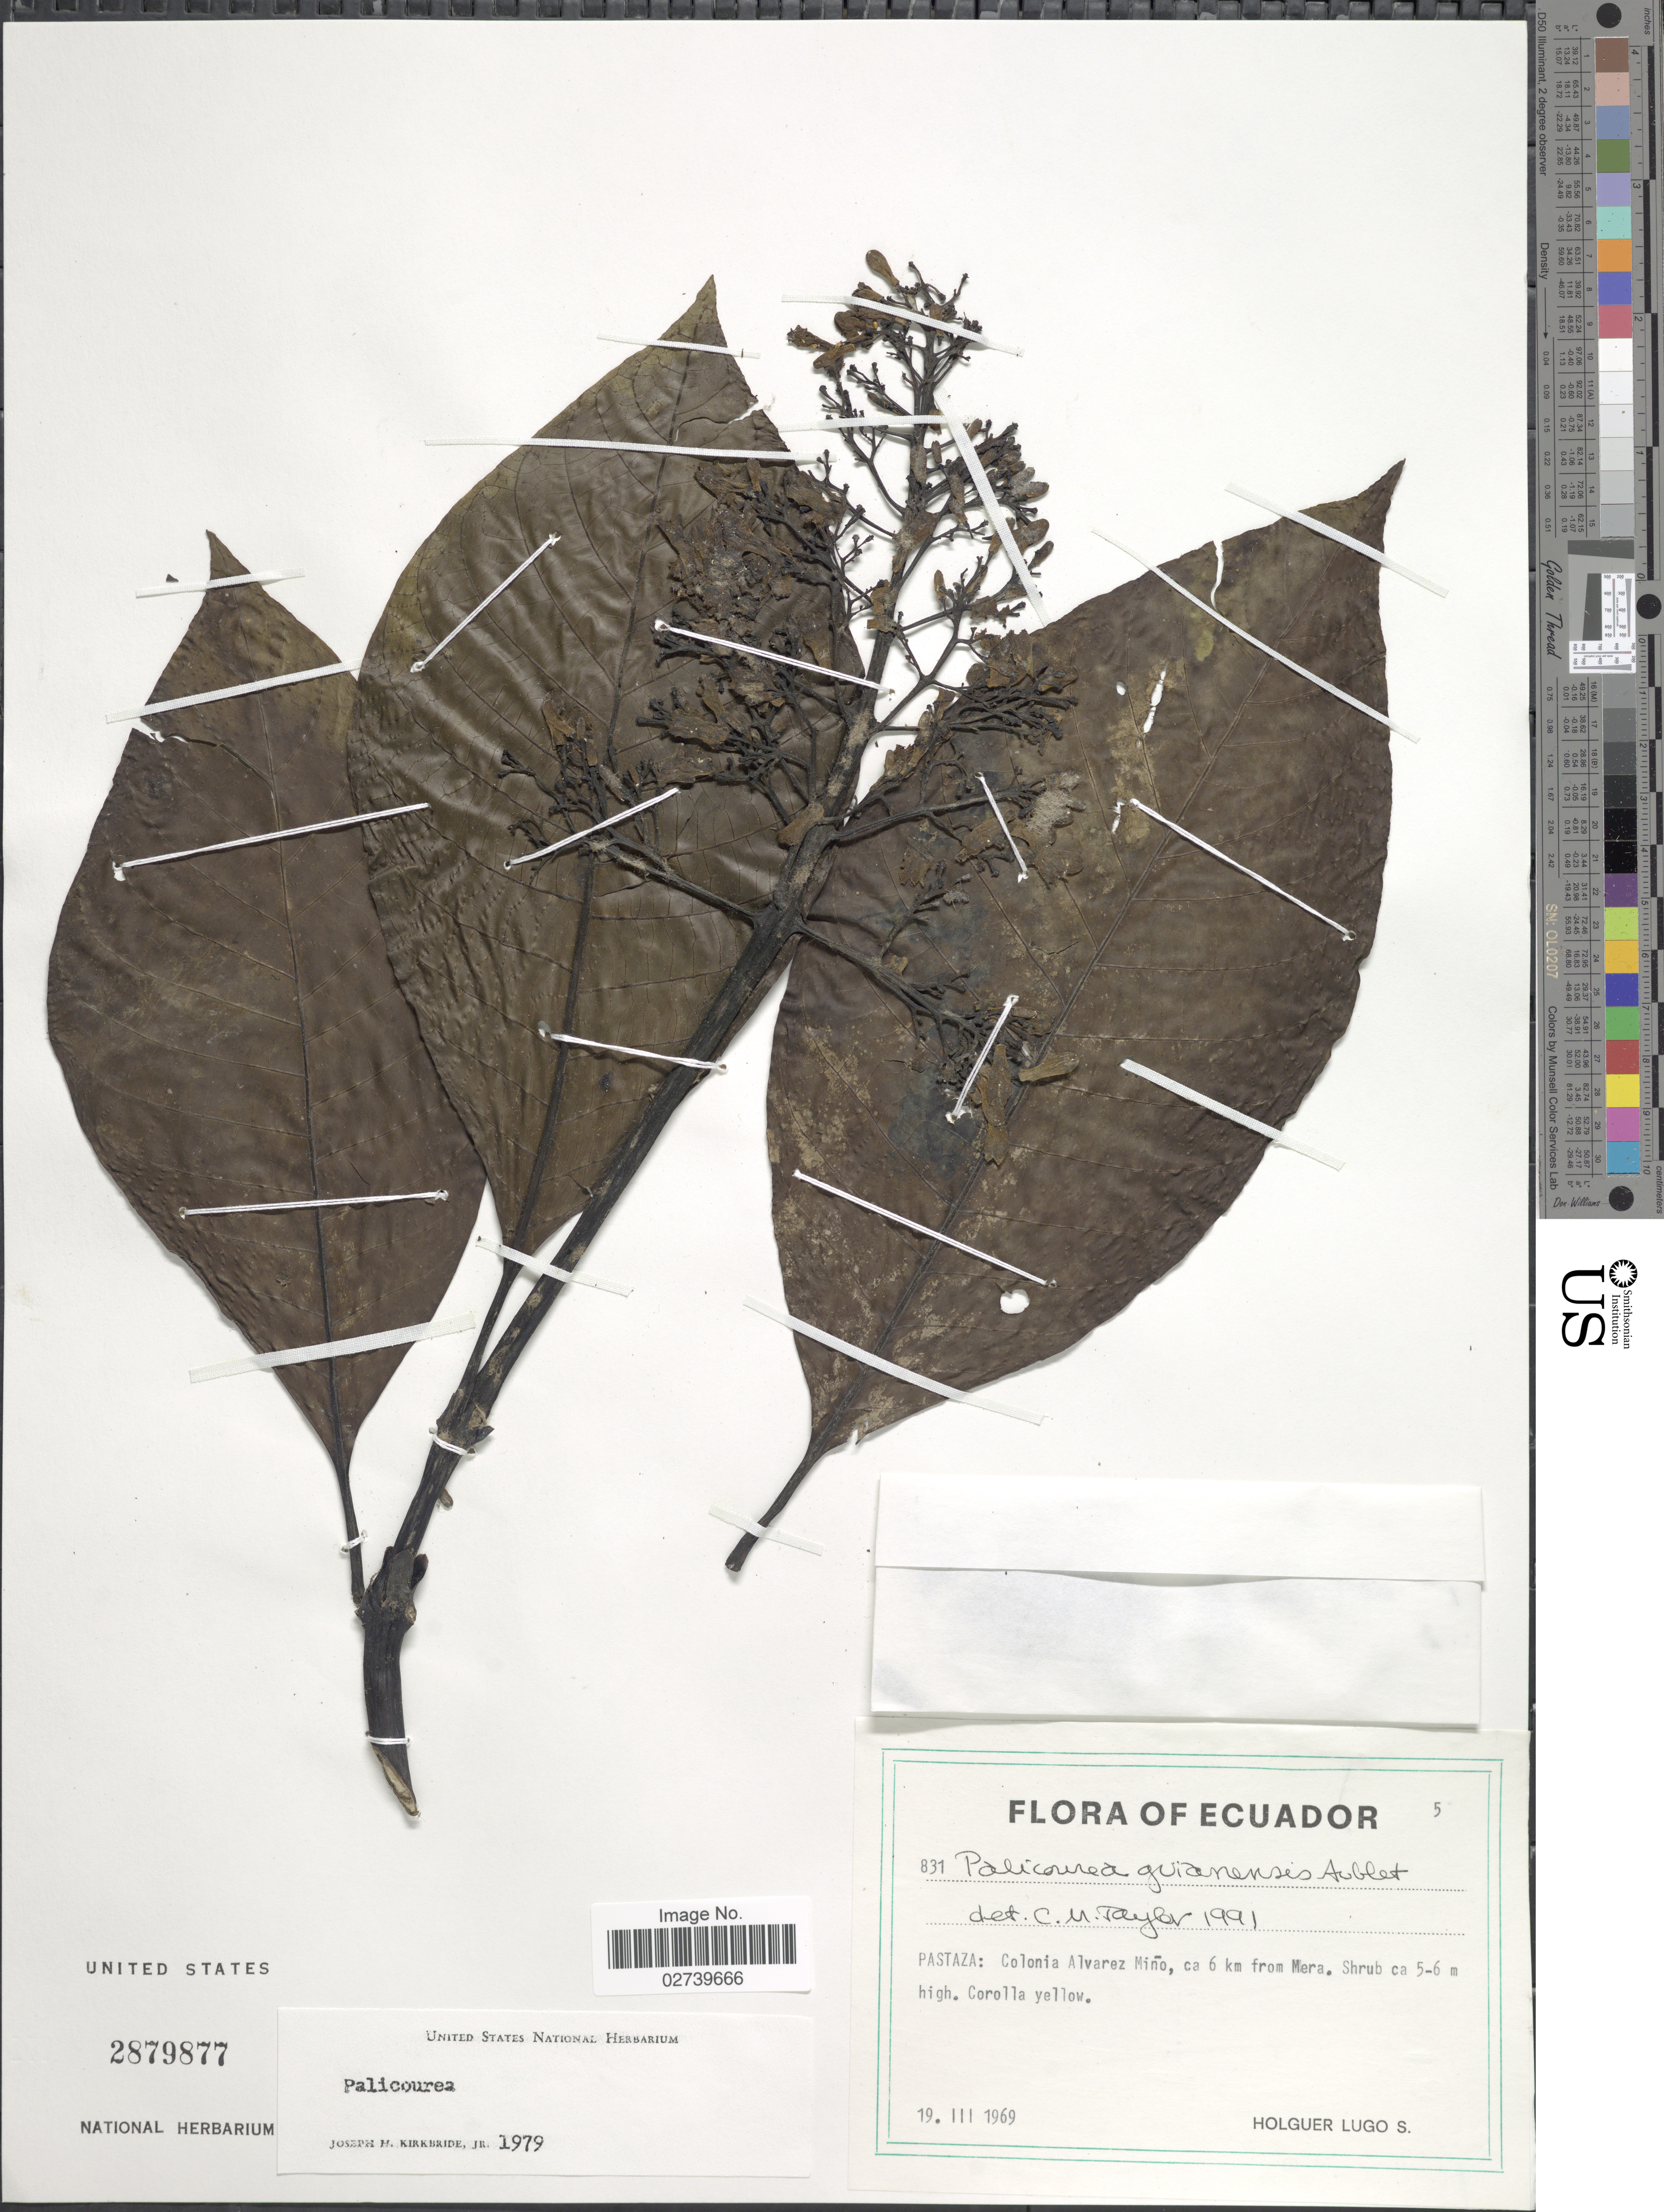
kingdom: Plantae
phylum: Tracheophyta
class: Magnoliopsida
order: Gentianales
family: Rubiaceae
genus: Palicourea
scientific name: Palicourea guianensis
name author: Aubl.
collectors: H. Lugo S.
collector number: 831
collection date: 1969-03-19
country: Ecuador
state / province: Pastaza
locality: Colonia Alvarez Mino, ca 6 km from Mera.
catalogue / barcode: US 2879877